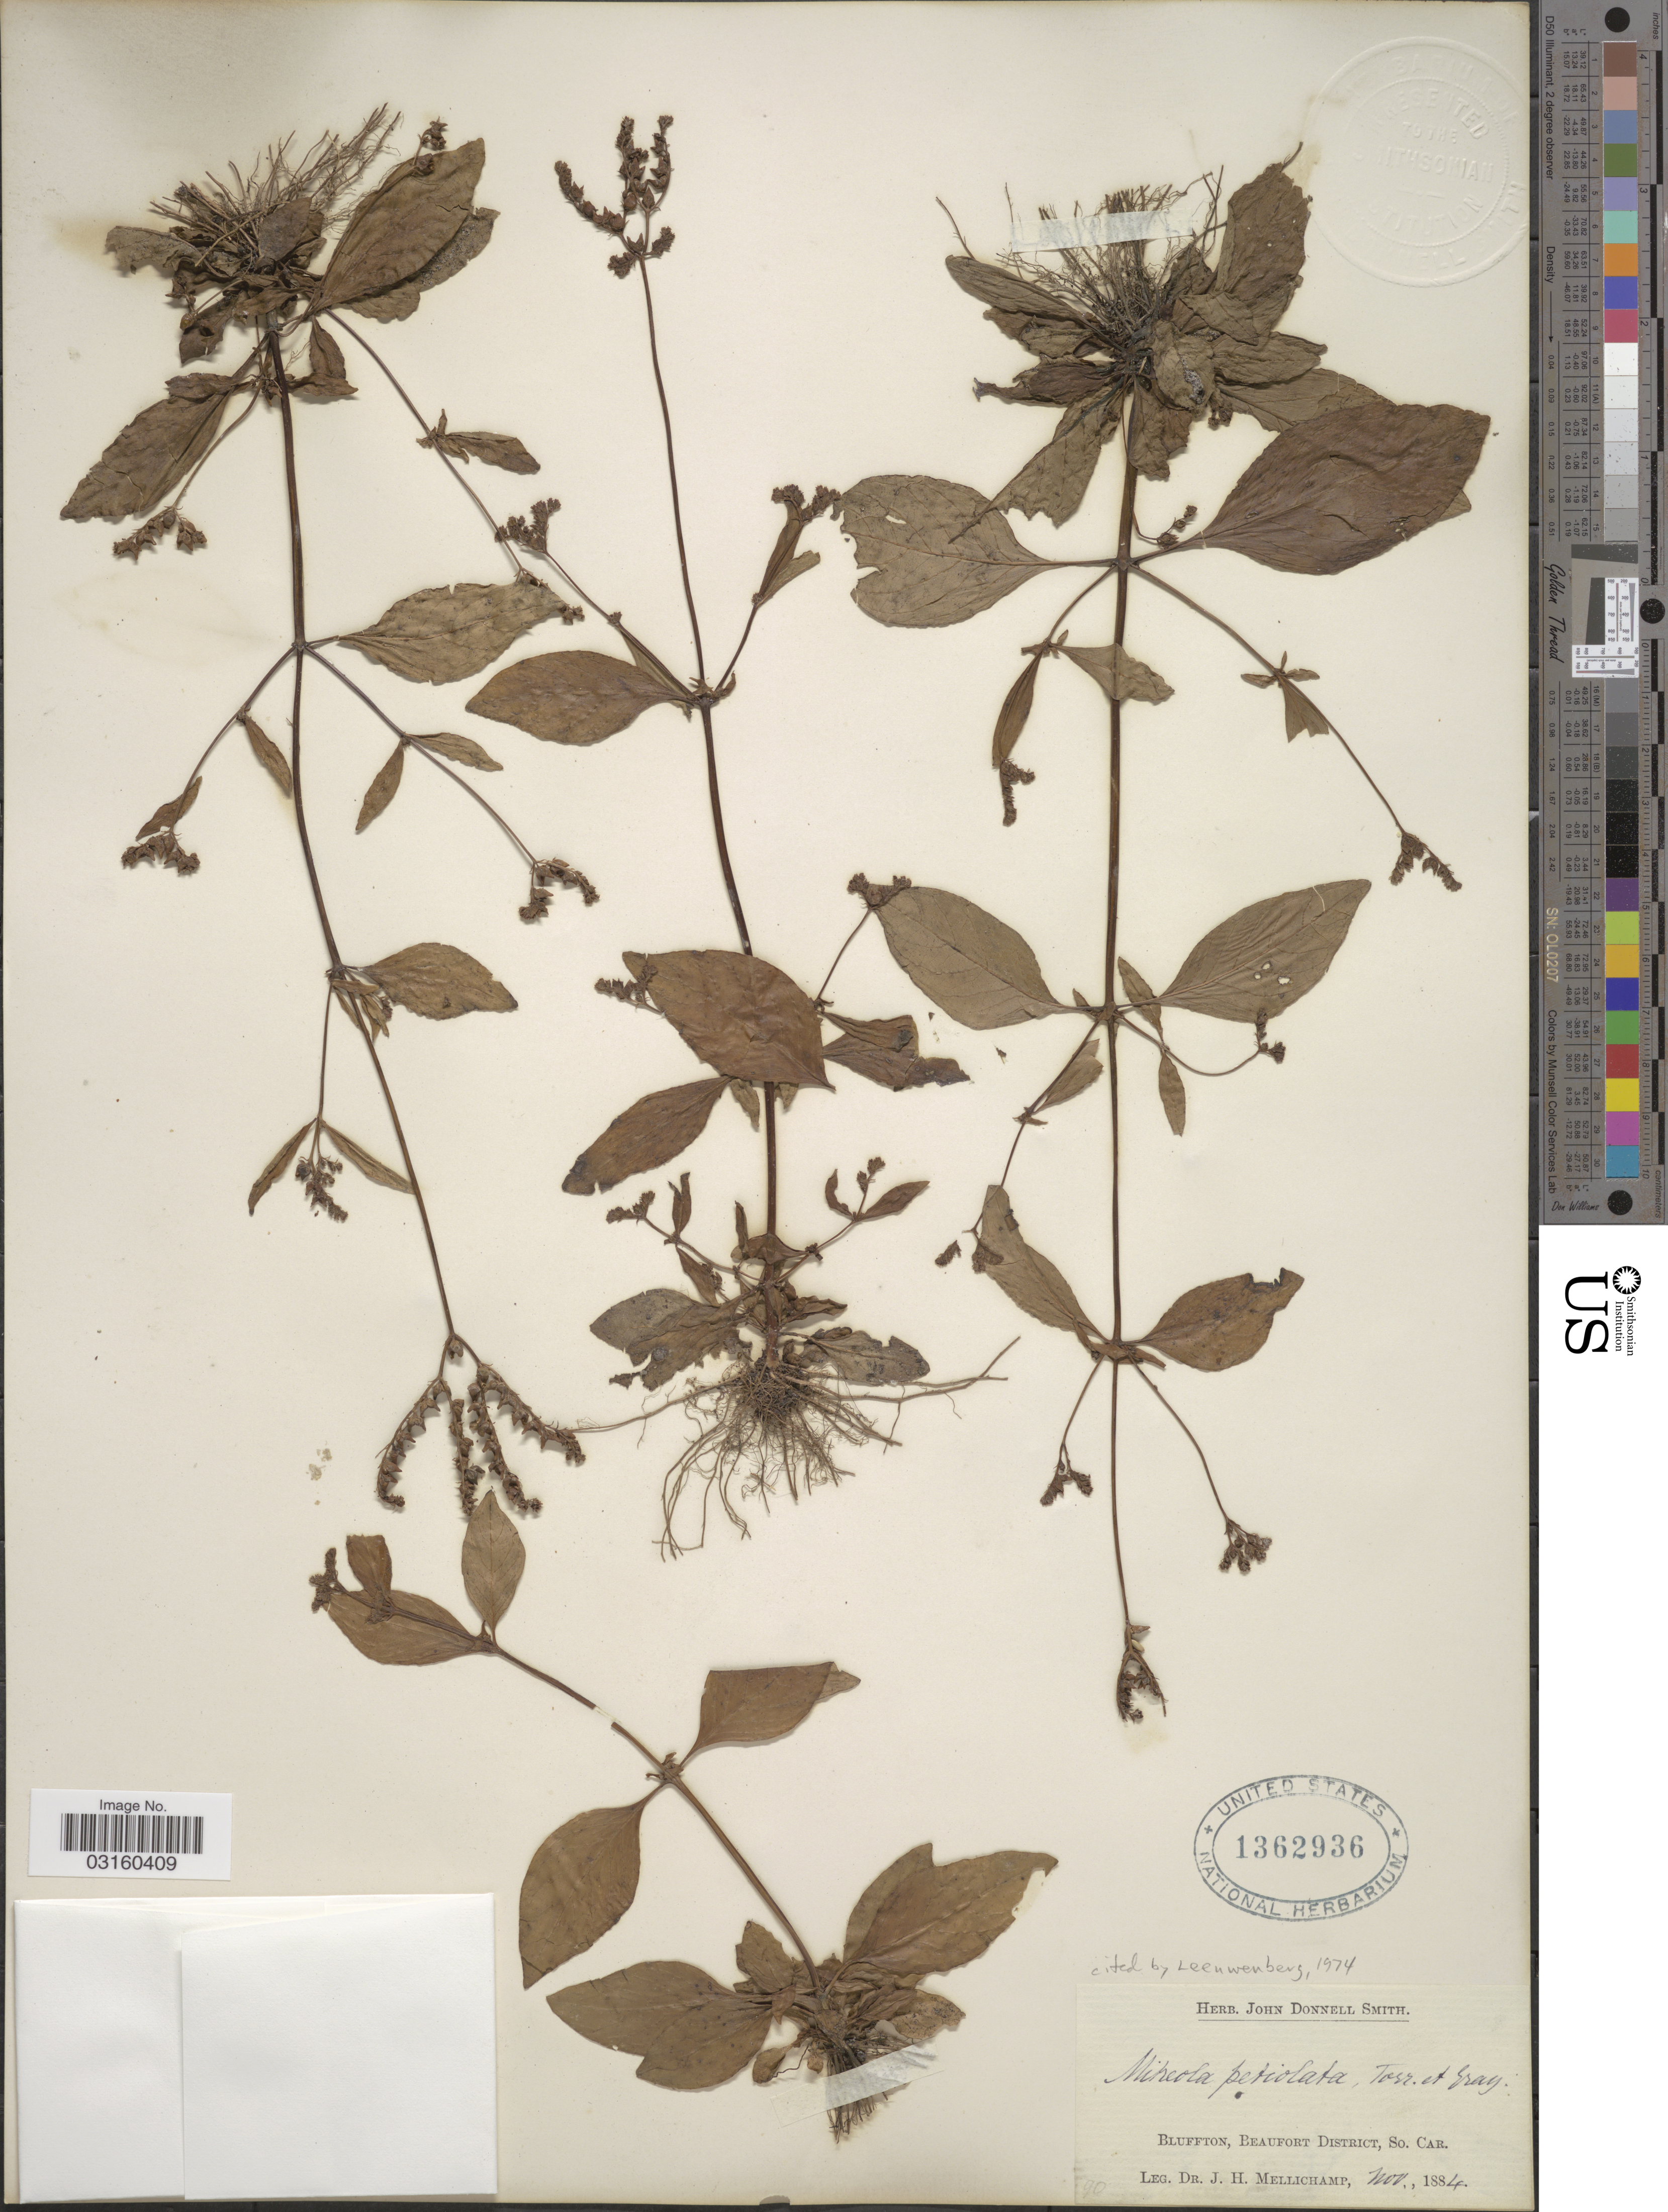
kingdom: Plantae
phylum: Tracheophyta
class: Magnoliopsida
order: Gentianales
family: Loganiaceae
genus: Mitreola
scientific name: Mitreola petiolata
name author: (J.F. Gmel.) Torr. & A. Gray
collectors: J. H. Mellichamp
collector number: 90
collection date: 1884-11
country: United States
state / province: South Carolina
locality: Bluffton, Beaufort District, So. Car.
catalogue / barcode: US 1362936